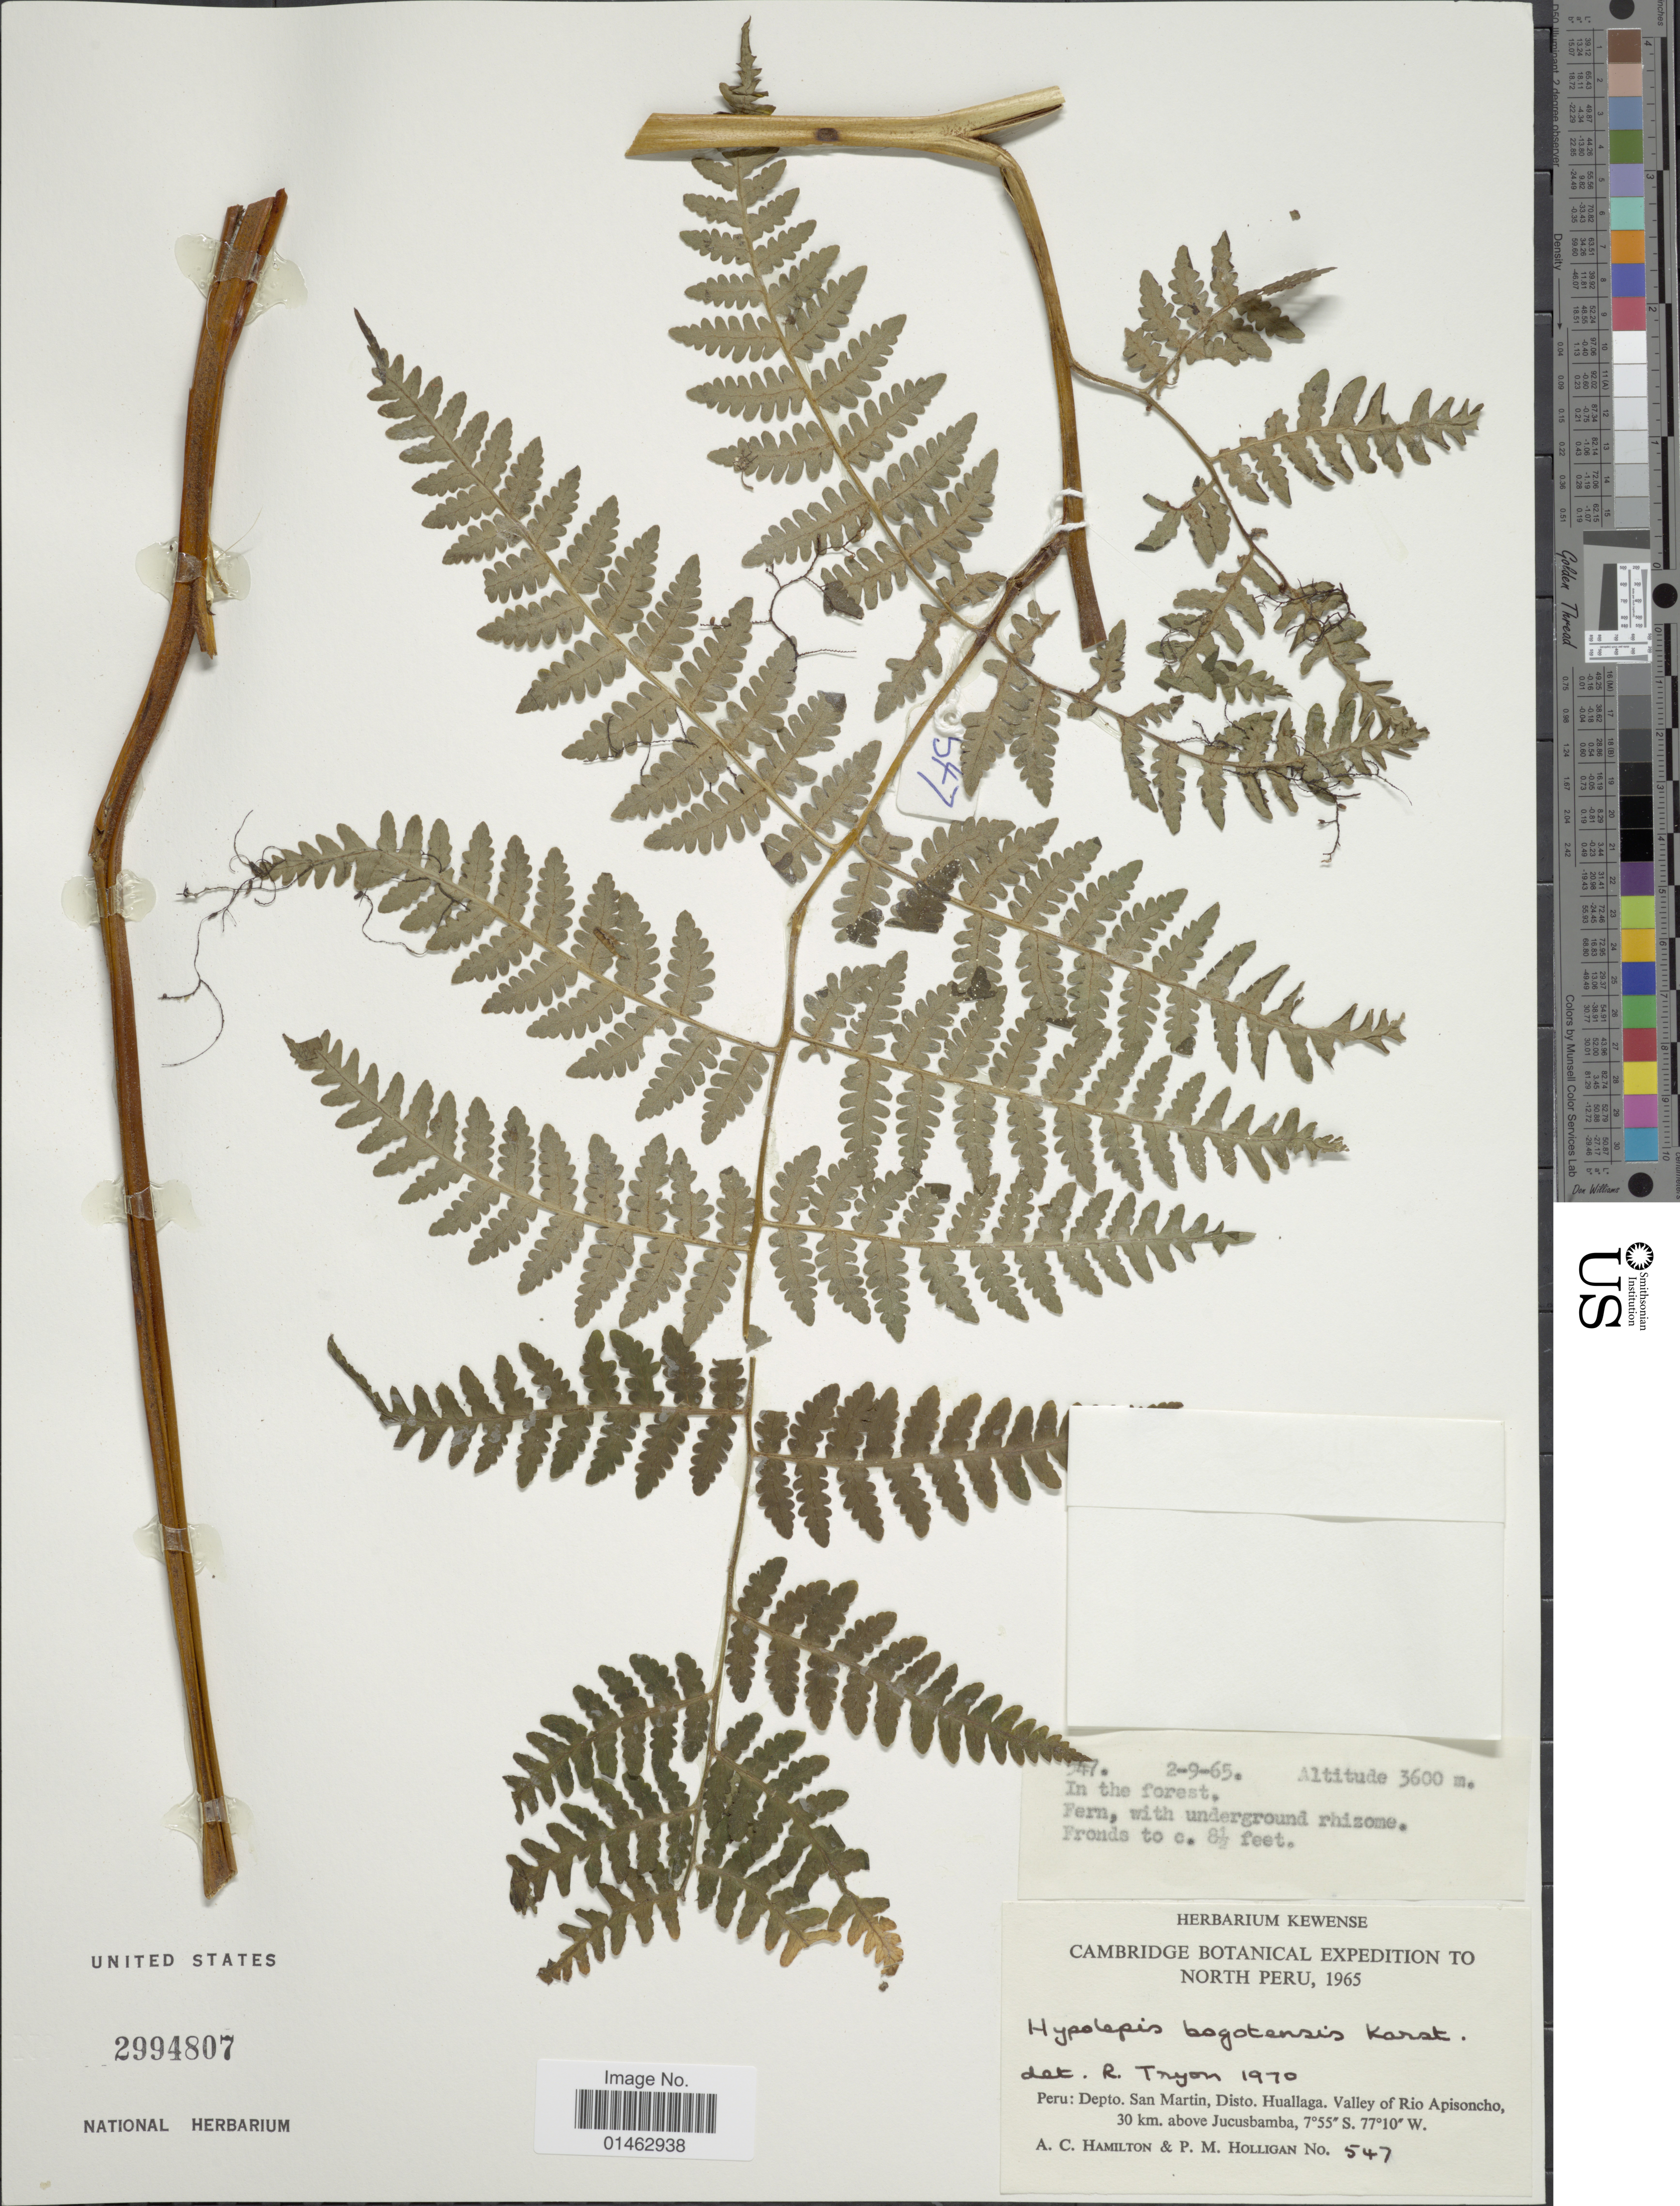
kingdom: Plantae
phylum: Tracheophyta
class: Polypodiopsida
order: Polypodiales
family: Dennstaedtiaceae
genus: Hypolepis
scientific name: Hypolepis bogotensis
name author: H. Karst.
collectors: A. Hamilton & P. Holligan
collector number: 547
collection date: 1965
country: Peru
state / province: San Martín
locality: Depto. San Martin, Disto Huallaga, Valley of Rio Apisocho, 30 km. above Jucusbamba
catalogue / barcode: US 2994807